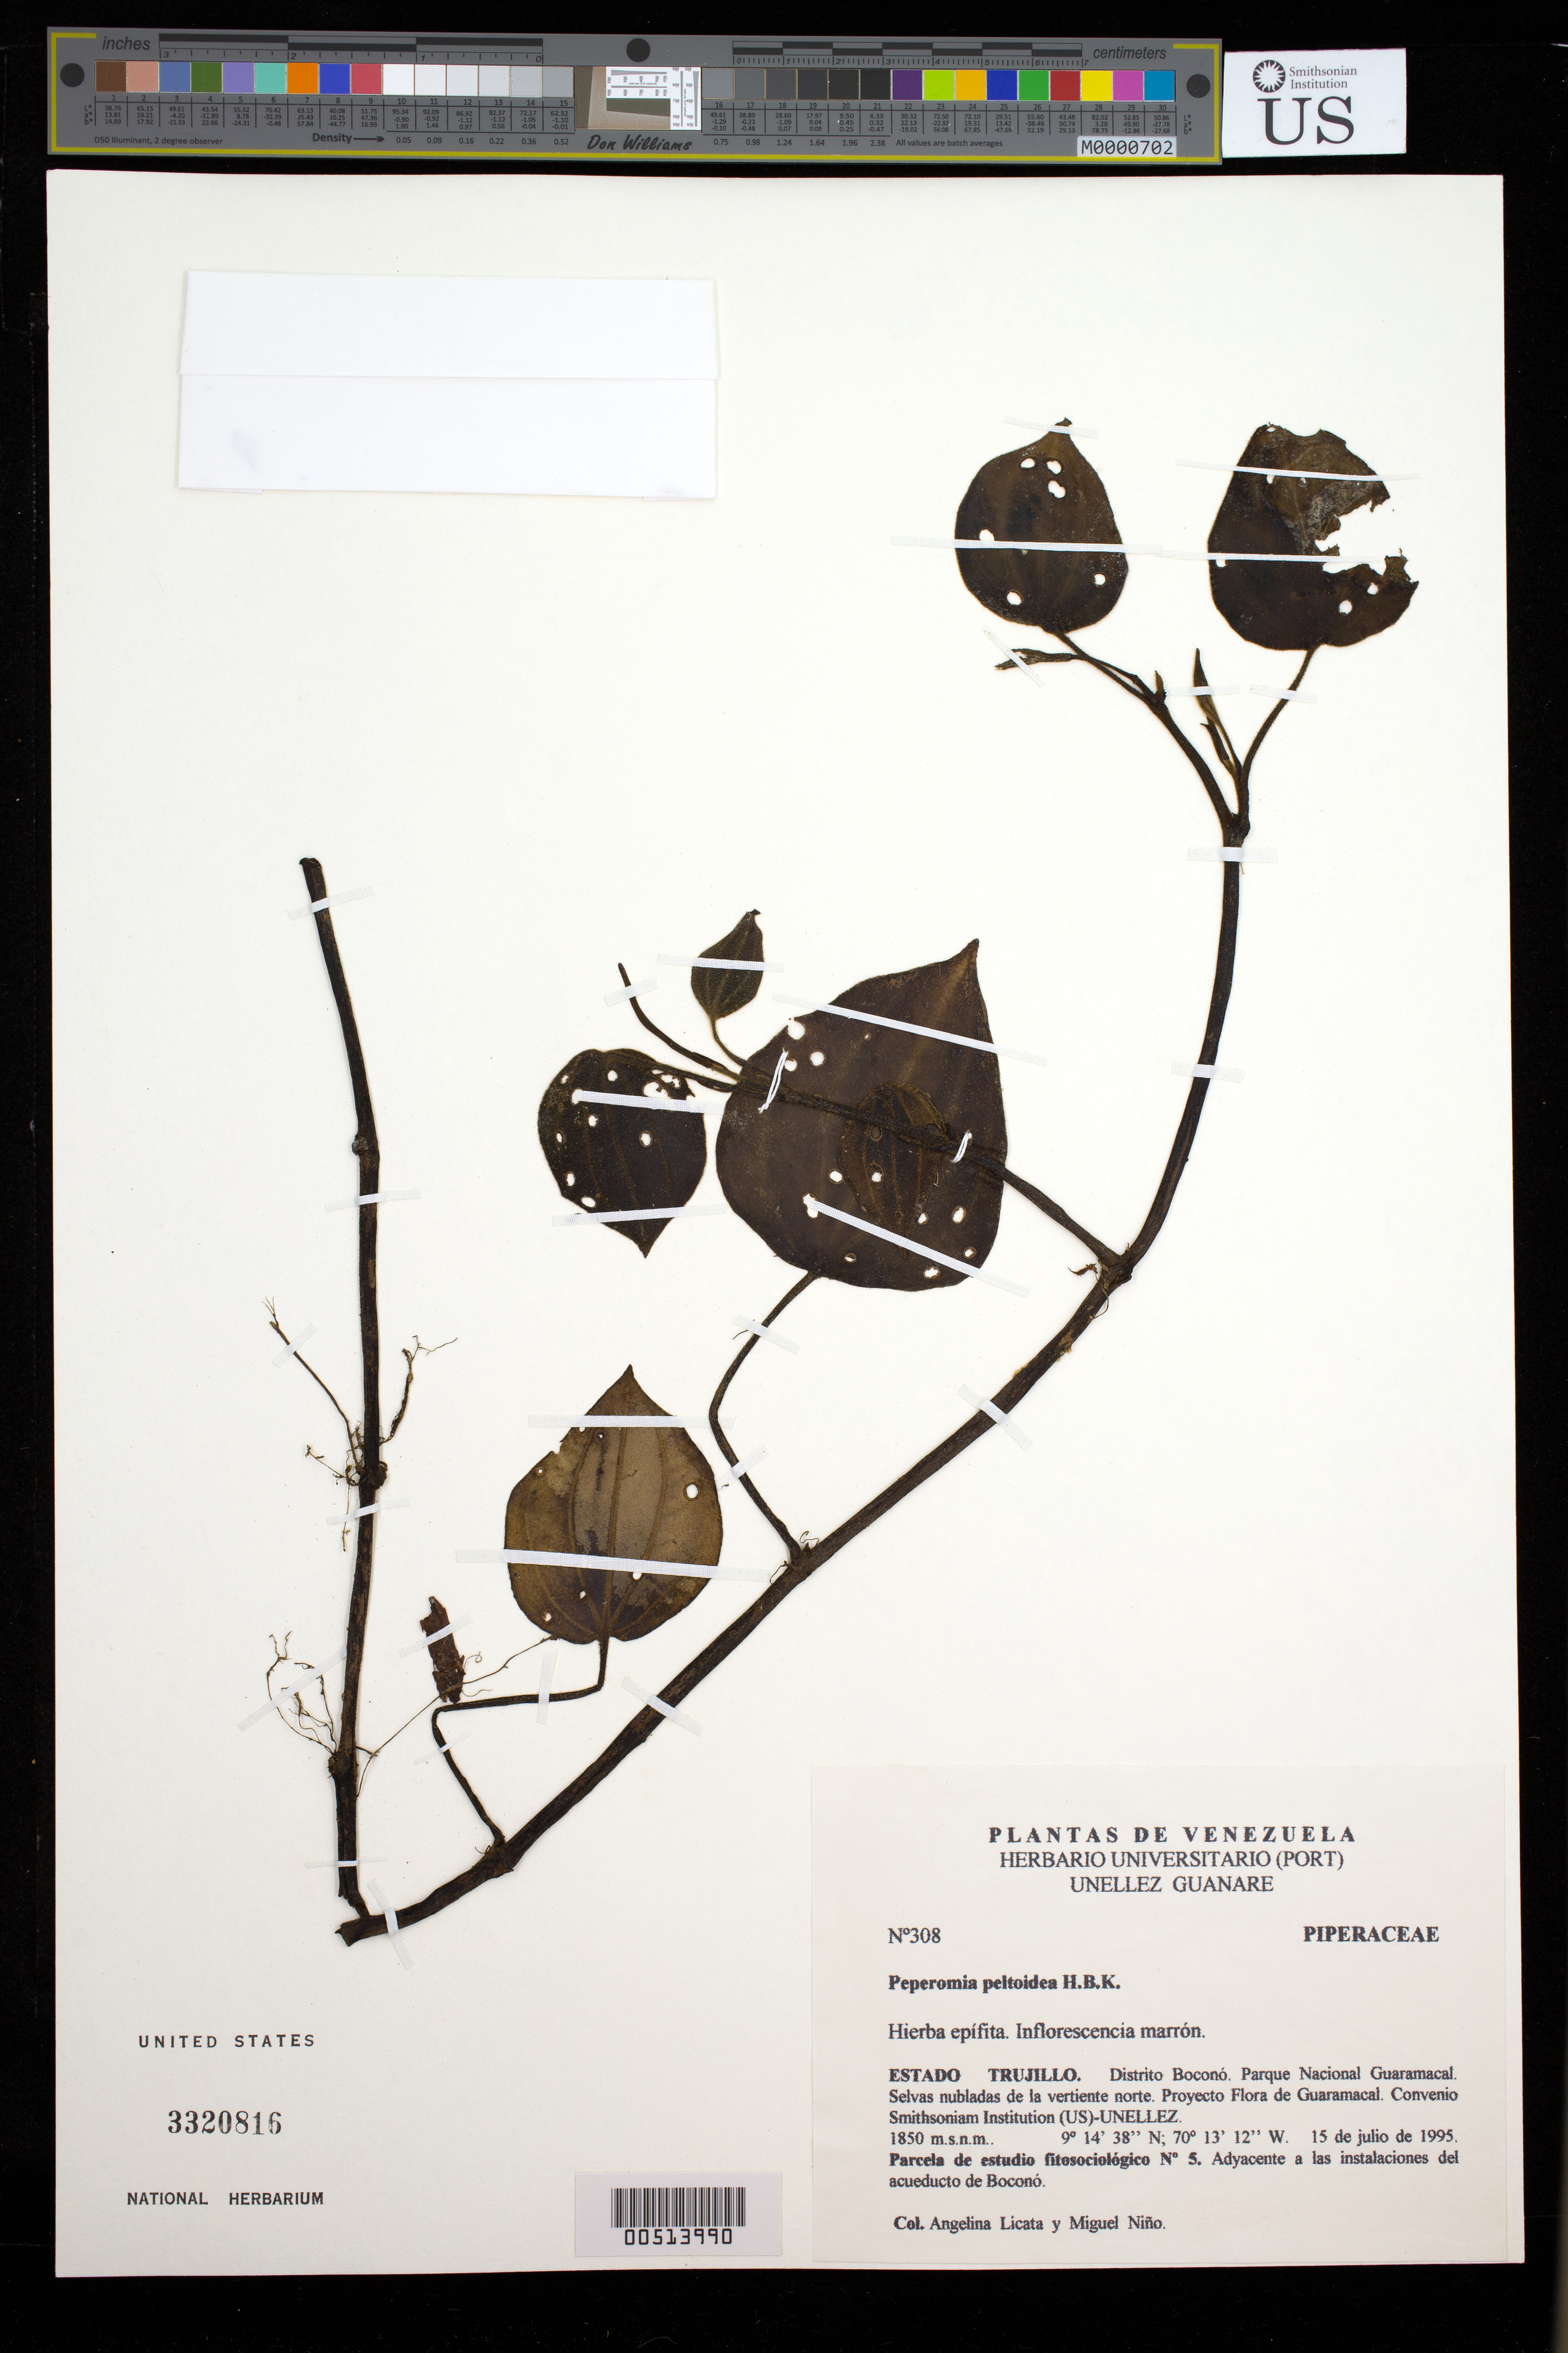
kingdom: Plantae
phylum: Tracheophyta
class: Magnoliopsida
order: Piperales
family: Piperaceae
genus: Peperomia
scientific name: Peperomia peltoidea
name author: Kunth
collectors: A. Licata & S. M. Niño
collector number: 308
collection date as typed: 15 Jul 1995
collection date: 1995-07-15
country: Venezuela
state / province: Trujillo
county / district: Boconó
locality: Parque Nacional Guaramacal, vertiente N, adyacente a las instalaciones del acueducto de Boconó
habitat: Selvas nubladas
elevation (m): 1850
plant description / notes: NY, PORT, US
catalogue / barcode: US 3320816